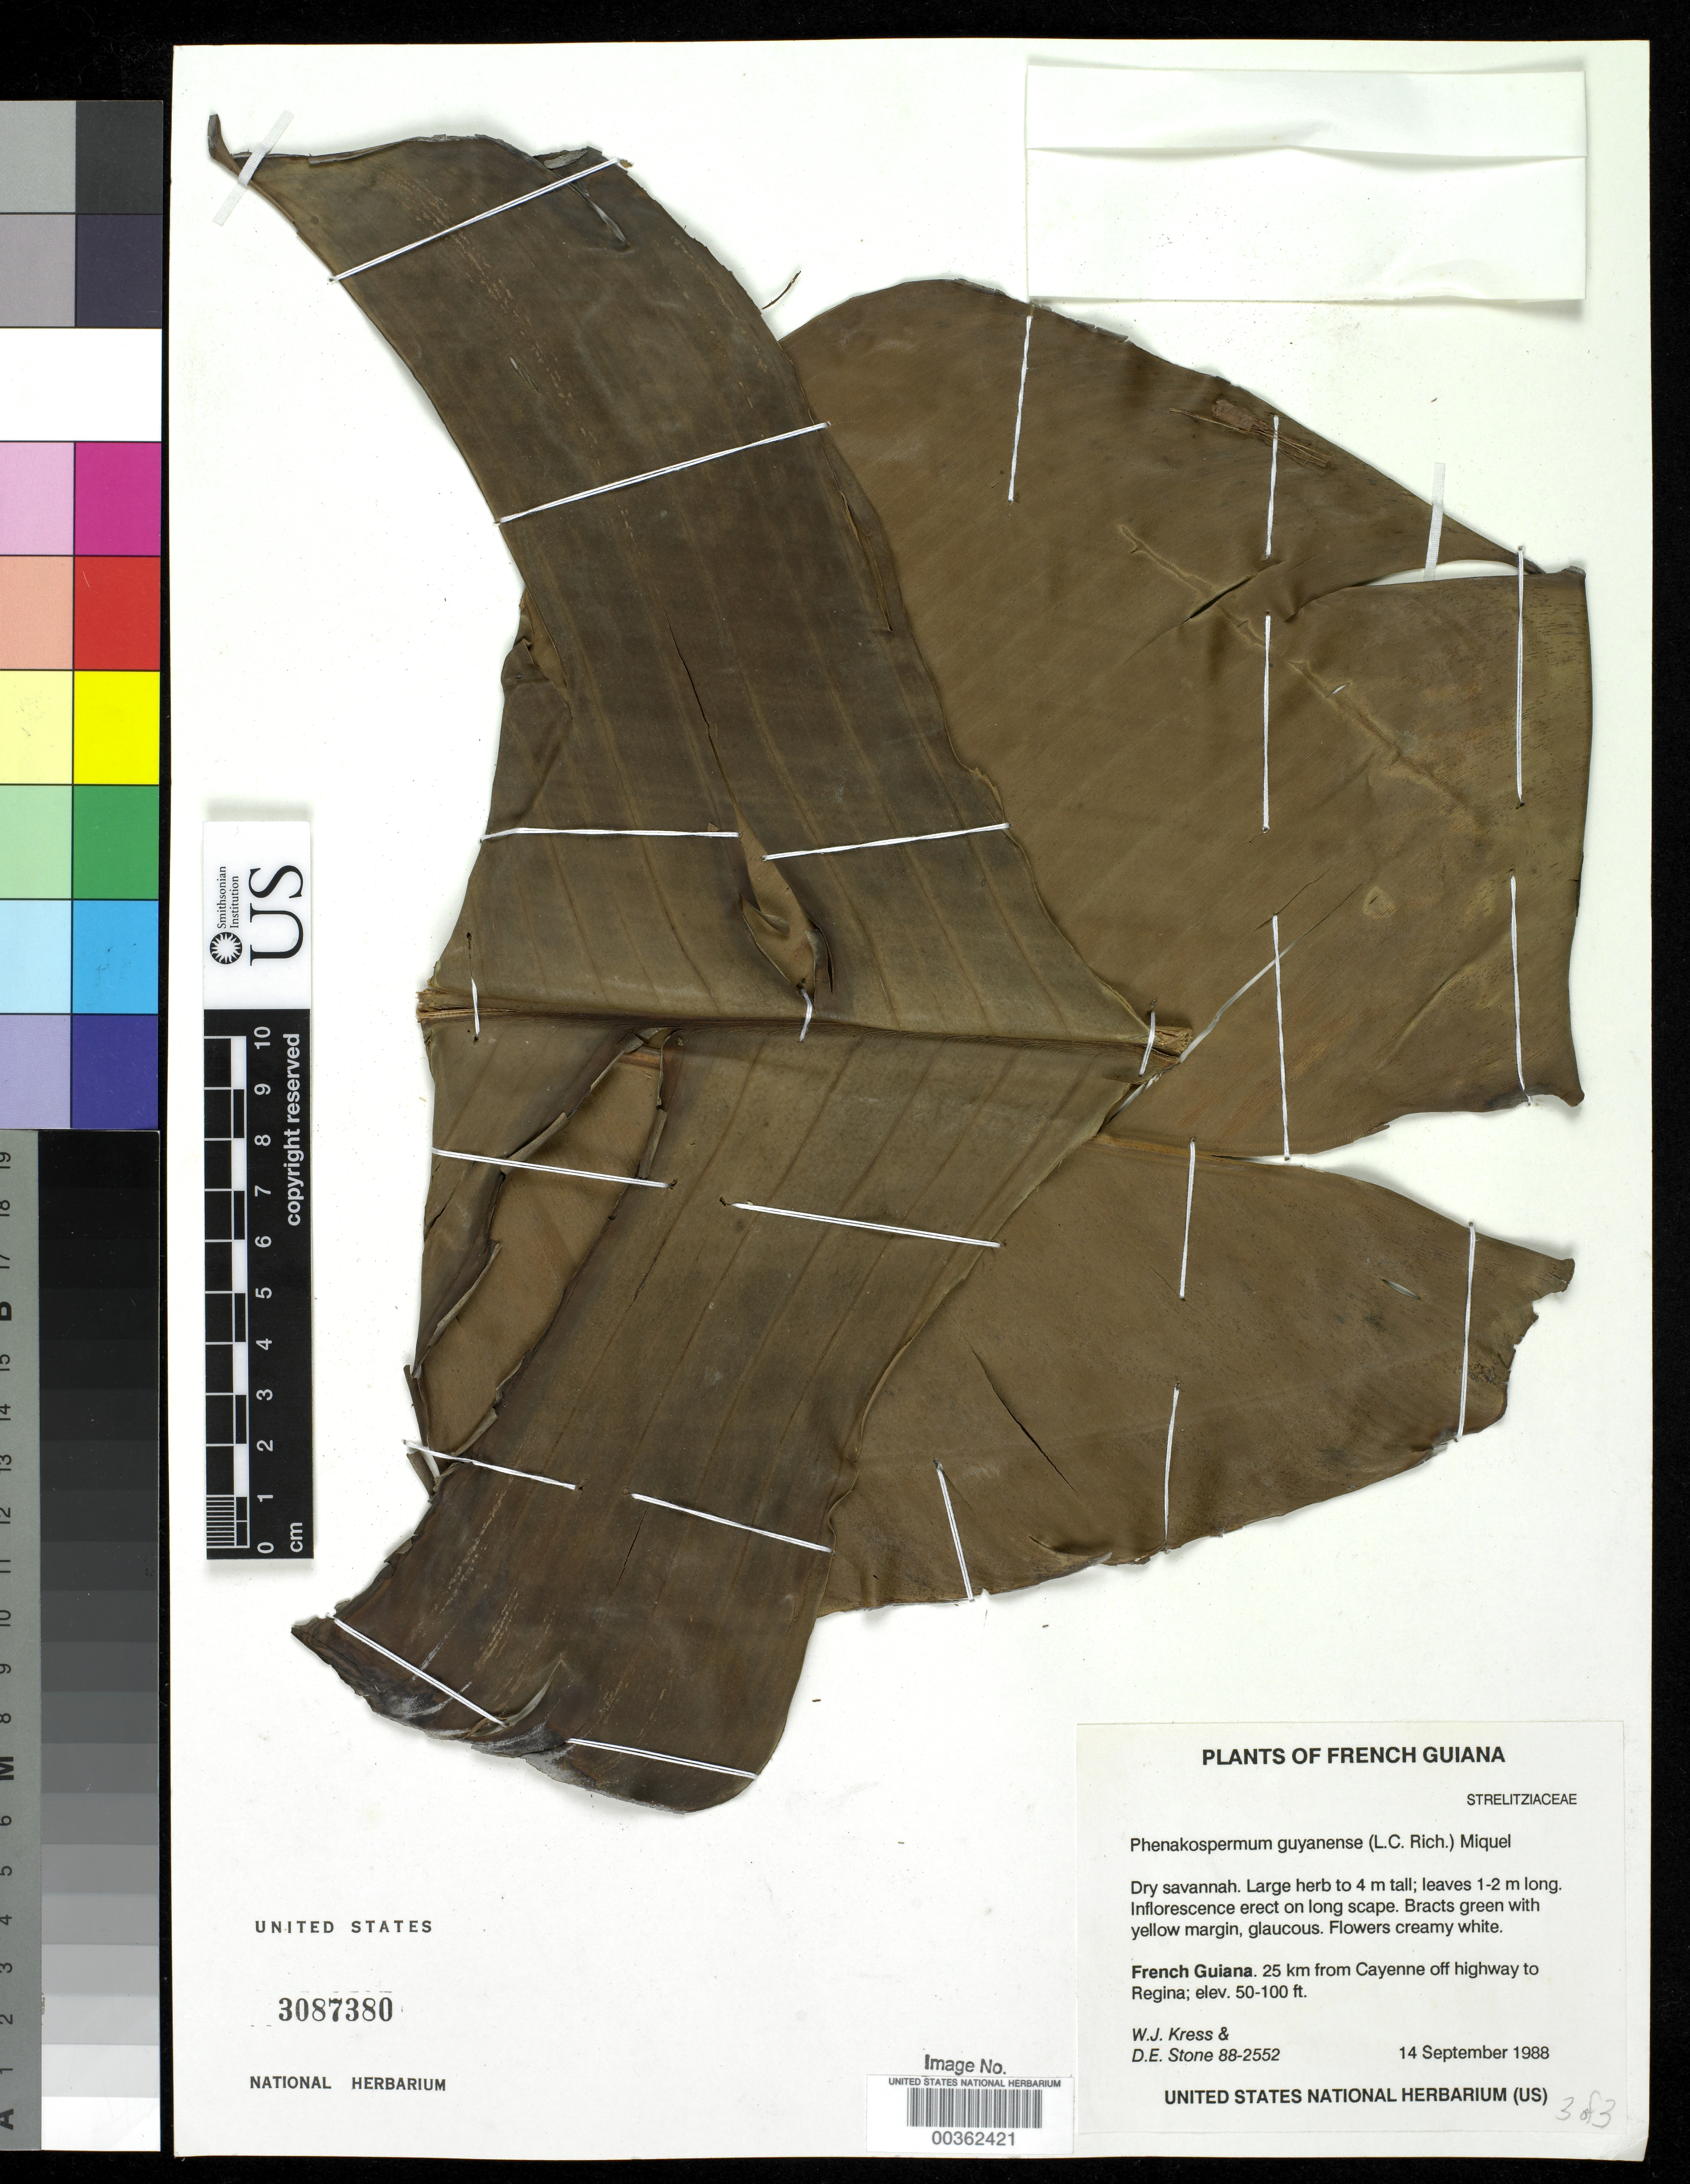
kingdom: Plantae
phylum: Tracheophyta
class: Liliopsida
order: Zingiberales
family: Strelitziaceae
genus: Phenakospermum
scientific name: Phenakospermum guianense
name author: (Rich.) Endl. ex Miq.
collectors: W. J. Kress & D. E. Stone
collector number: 88-2552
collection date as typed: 14 Sep 1988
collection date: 1988-09-14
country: French Guiana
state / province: Cayenne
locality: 25 km fom cayenne off hwy to regina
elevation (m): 15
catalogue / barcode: US 3087380